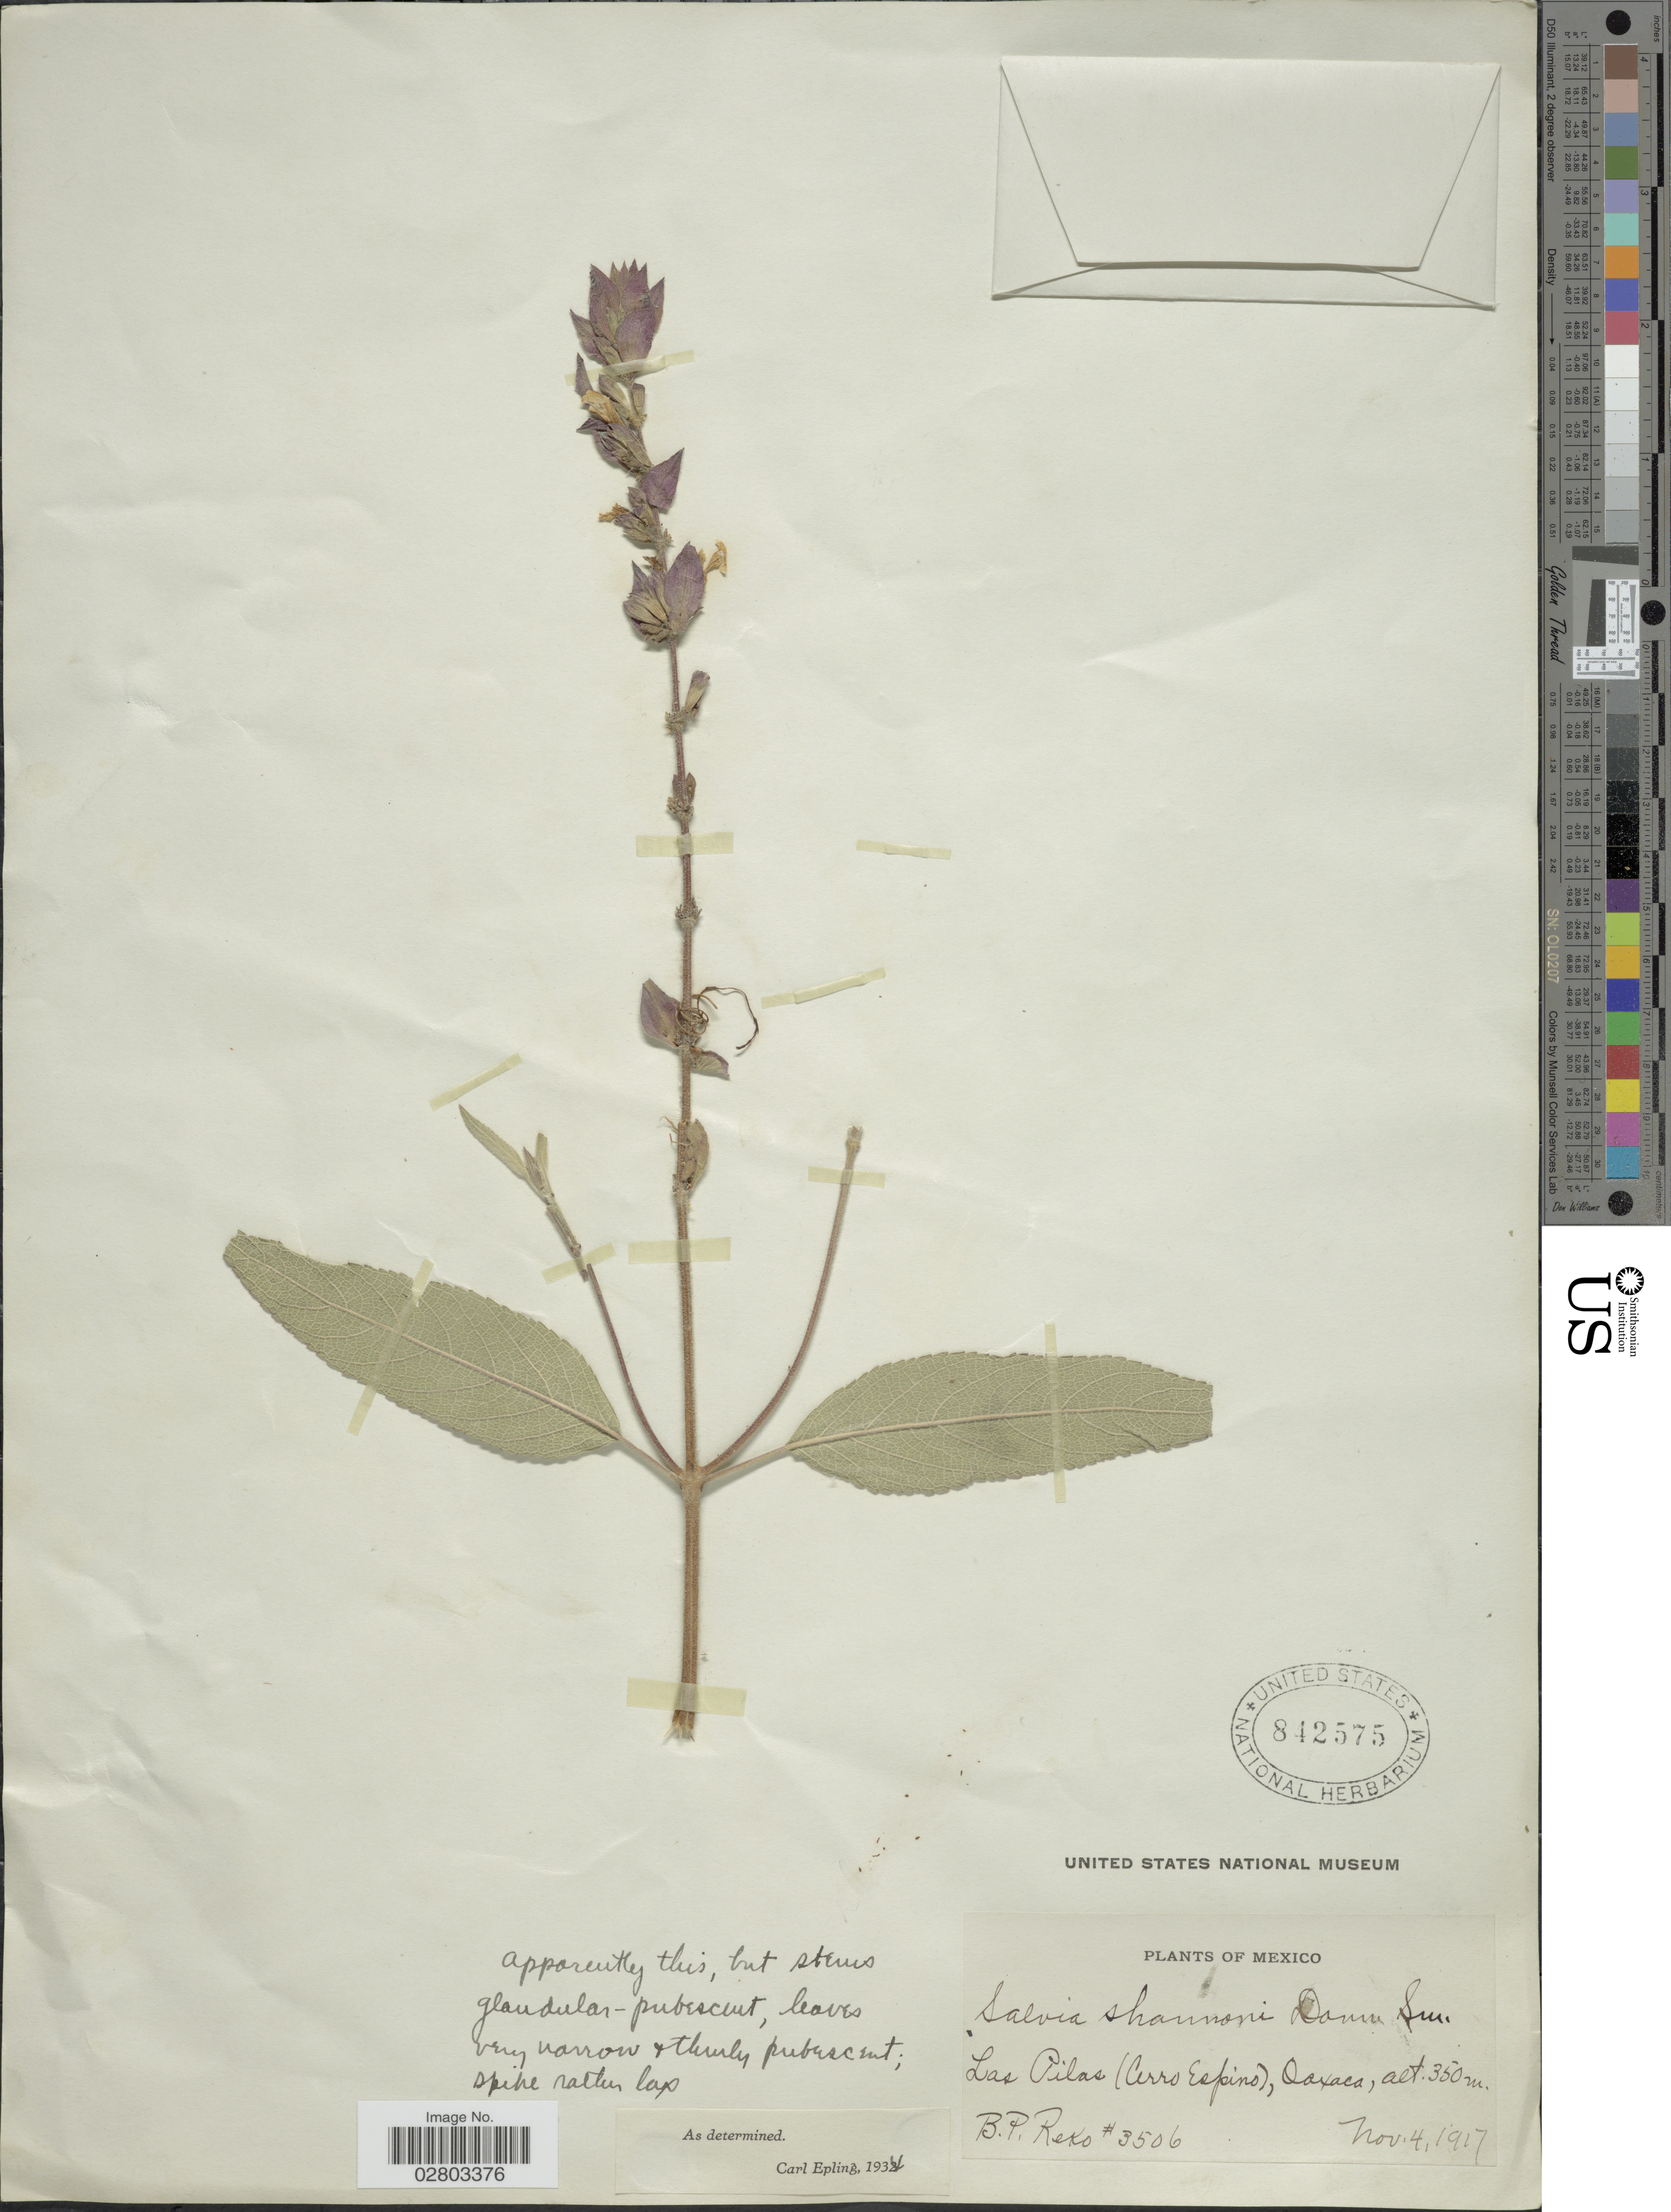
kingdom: Plantae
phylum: Tracheophyta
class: Magnoliopsida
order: Lamiales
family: Lamiaceae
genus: Salvia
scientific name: Salvia shannoni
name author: Donn. Sm.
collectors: B. P. Reko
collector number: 3506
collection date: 1917-11-04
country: Mexico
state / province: Oaxaca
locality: Las Pila (Cerro Espino)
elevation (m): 350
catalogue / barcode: US 842575